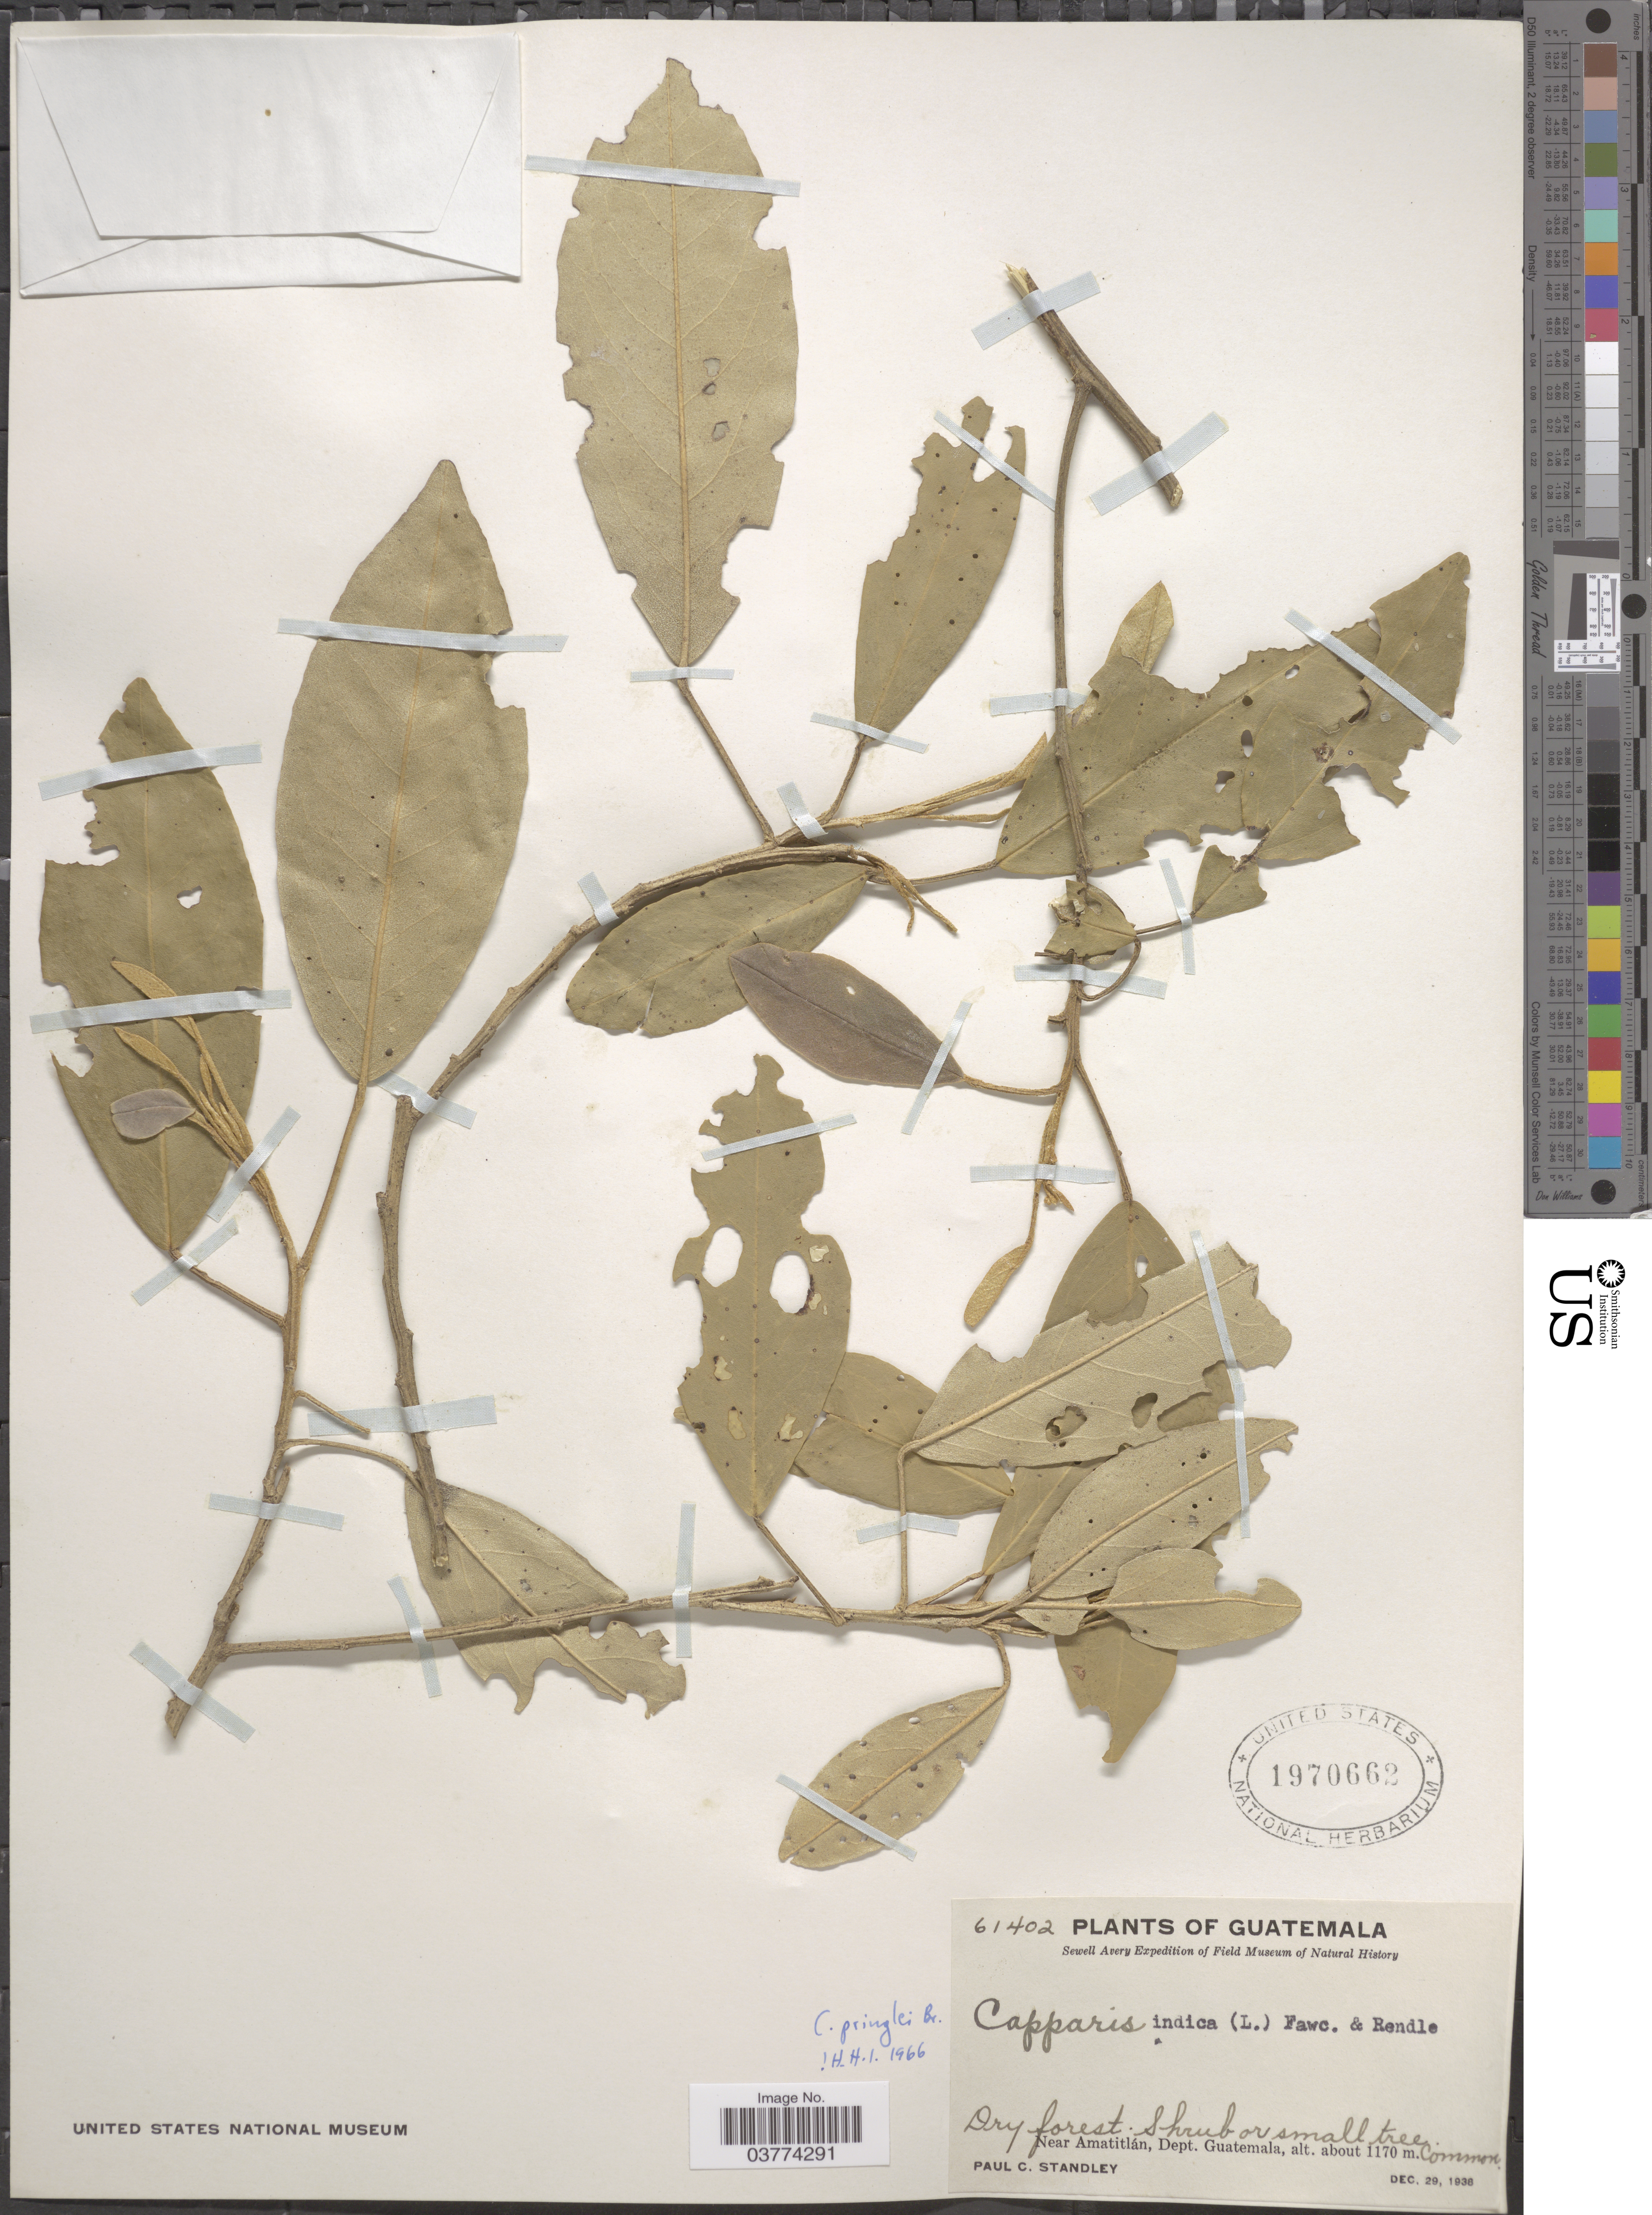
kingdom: Plantae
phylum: Tracheophyta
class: Magnoliopsida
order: Brassicales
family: Capparaceae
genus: Quadrella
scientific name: Quadrella pringlei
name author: (Briq.) Iltis & Cornejo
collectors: P. C. Standley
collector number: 61402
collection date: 1938-12-29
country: Guatemala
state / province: Guatemala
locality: Near Amatitlán, Dept. Guatemala.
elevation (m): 1170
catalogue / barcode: US 1970662